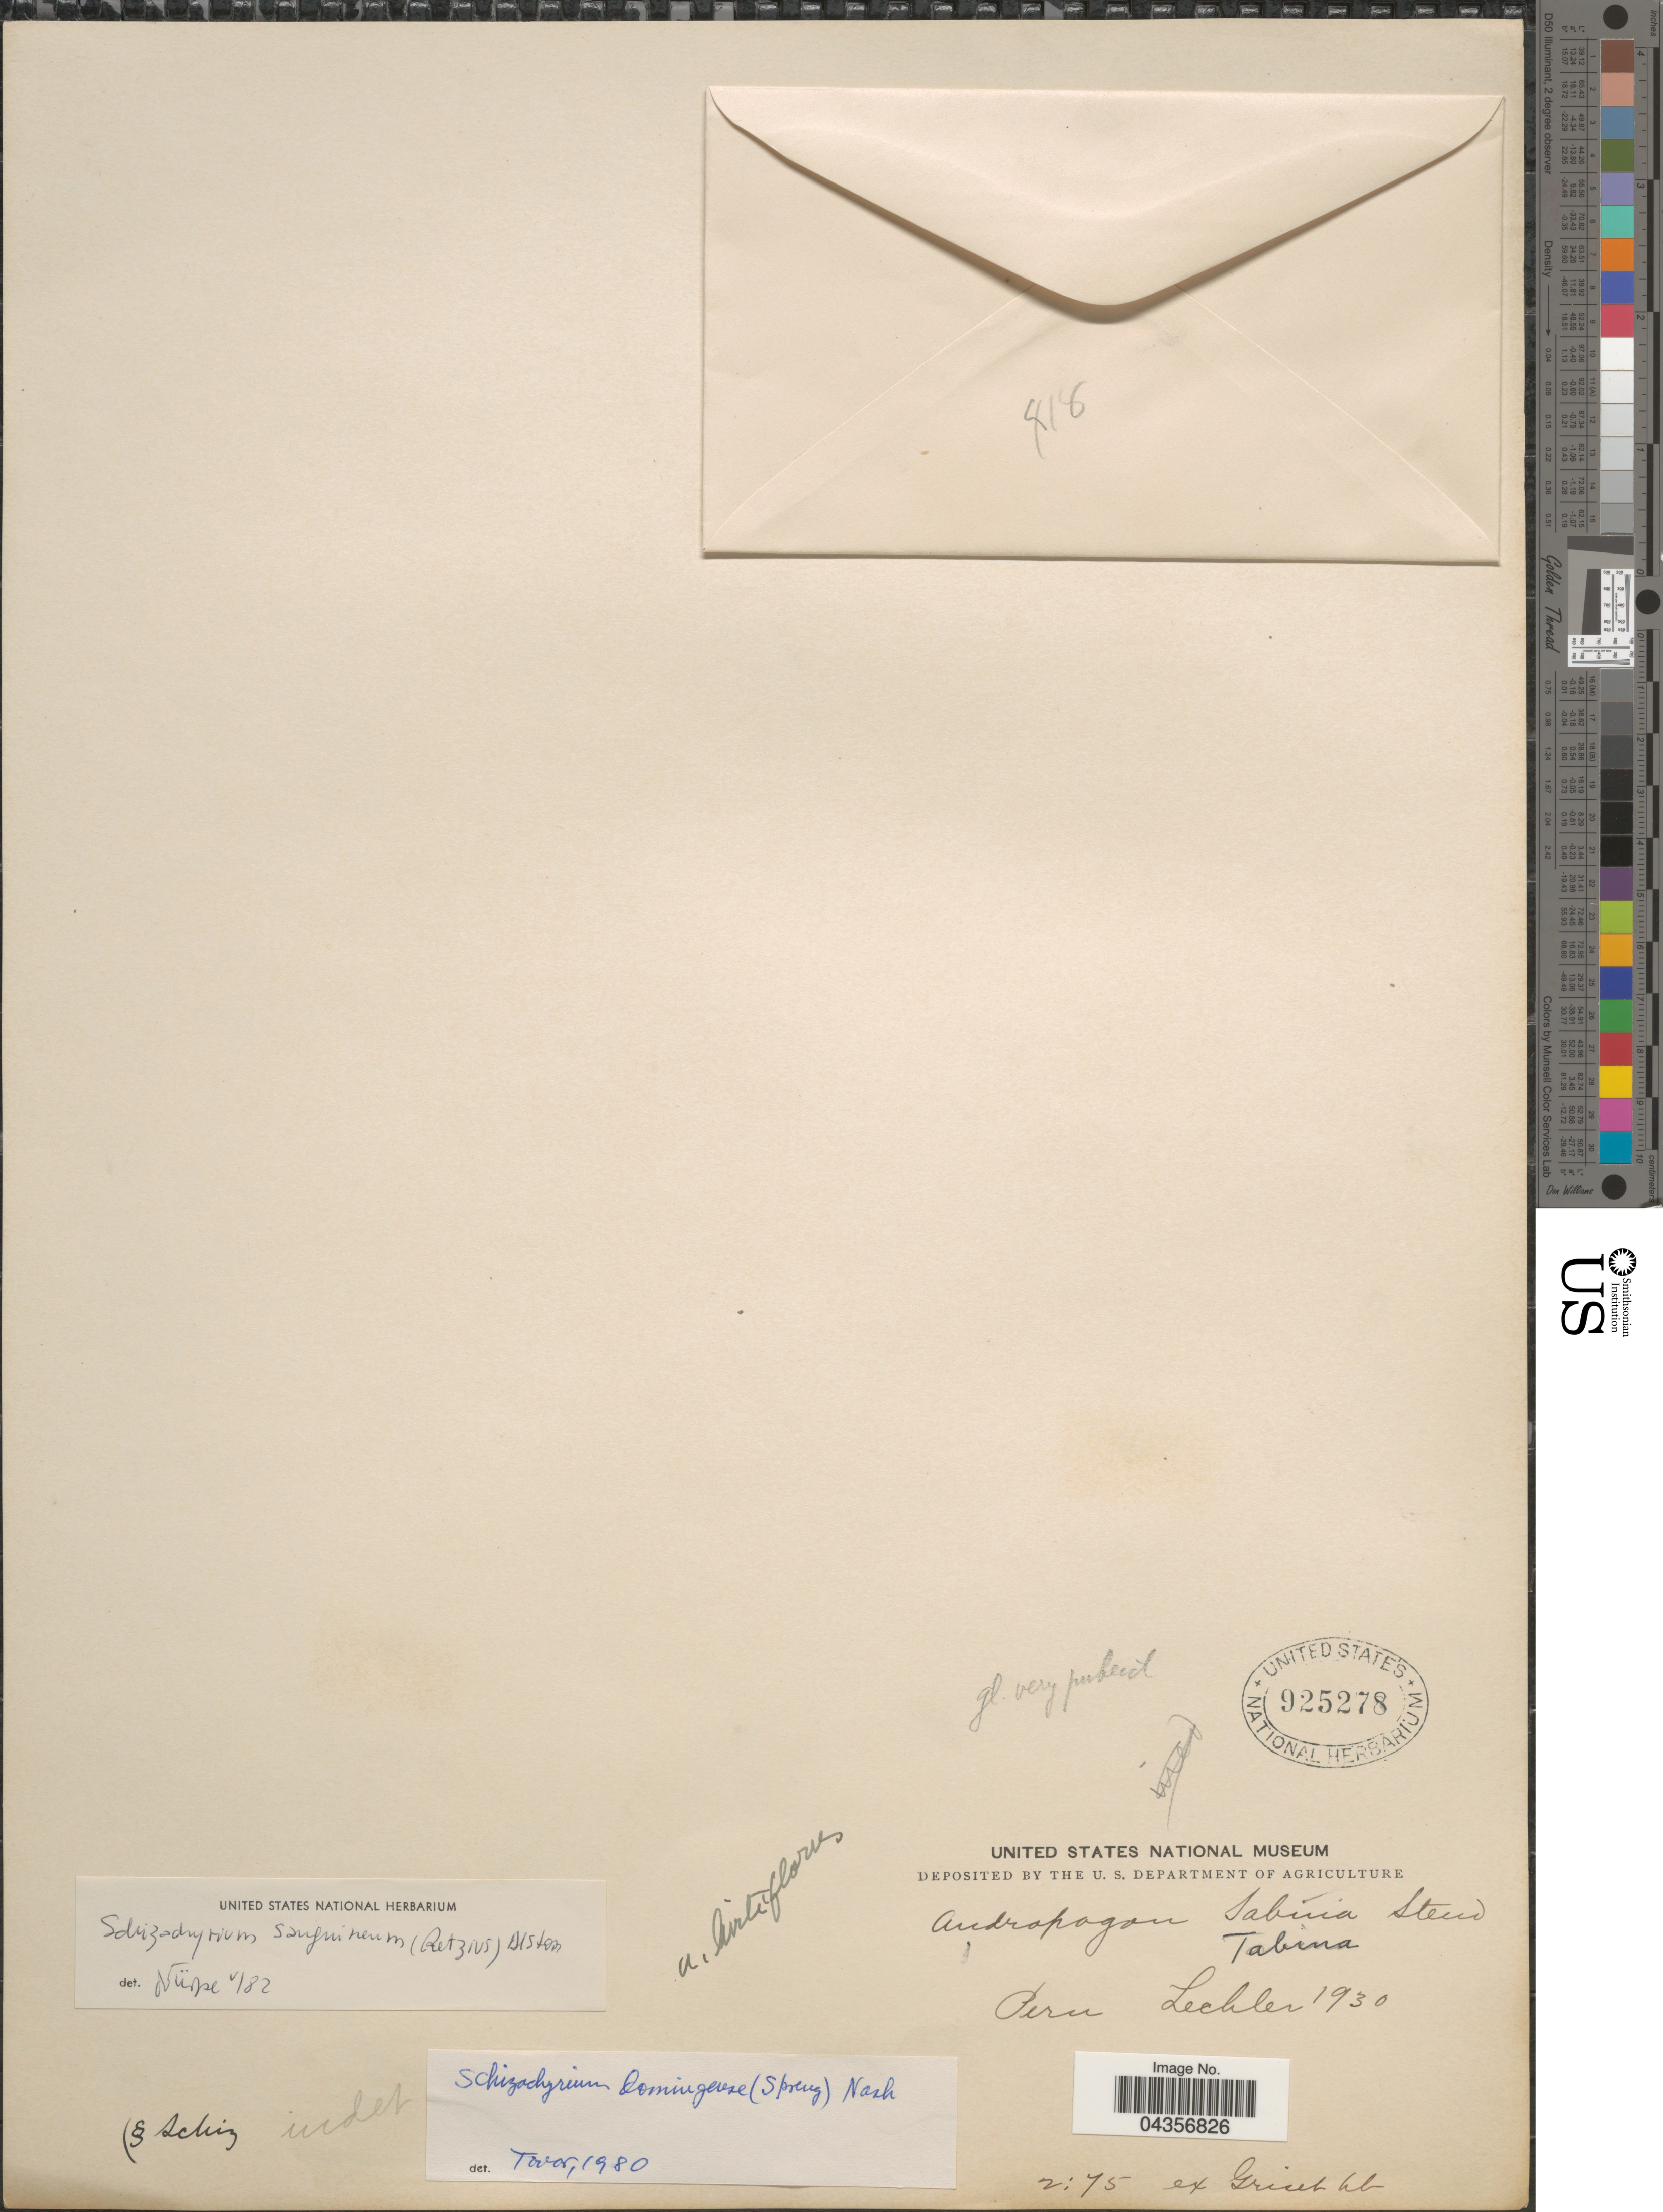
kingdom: Plantae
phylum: Tracheophyta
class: Liliopsida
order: Poales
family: Poaceae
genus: Schizachyrium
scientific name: Schizachyrium sanguineum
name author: (Retz.) Alston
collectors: -. Lechler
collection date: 1930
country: Peru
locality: Tabina.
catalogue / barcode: US 925278